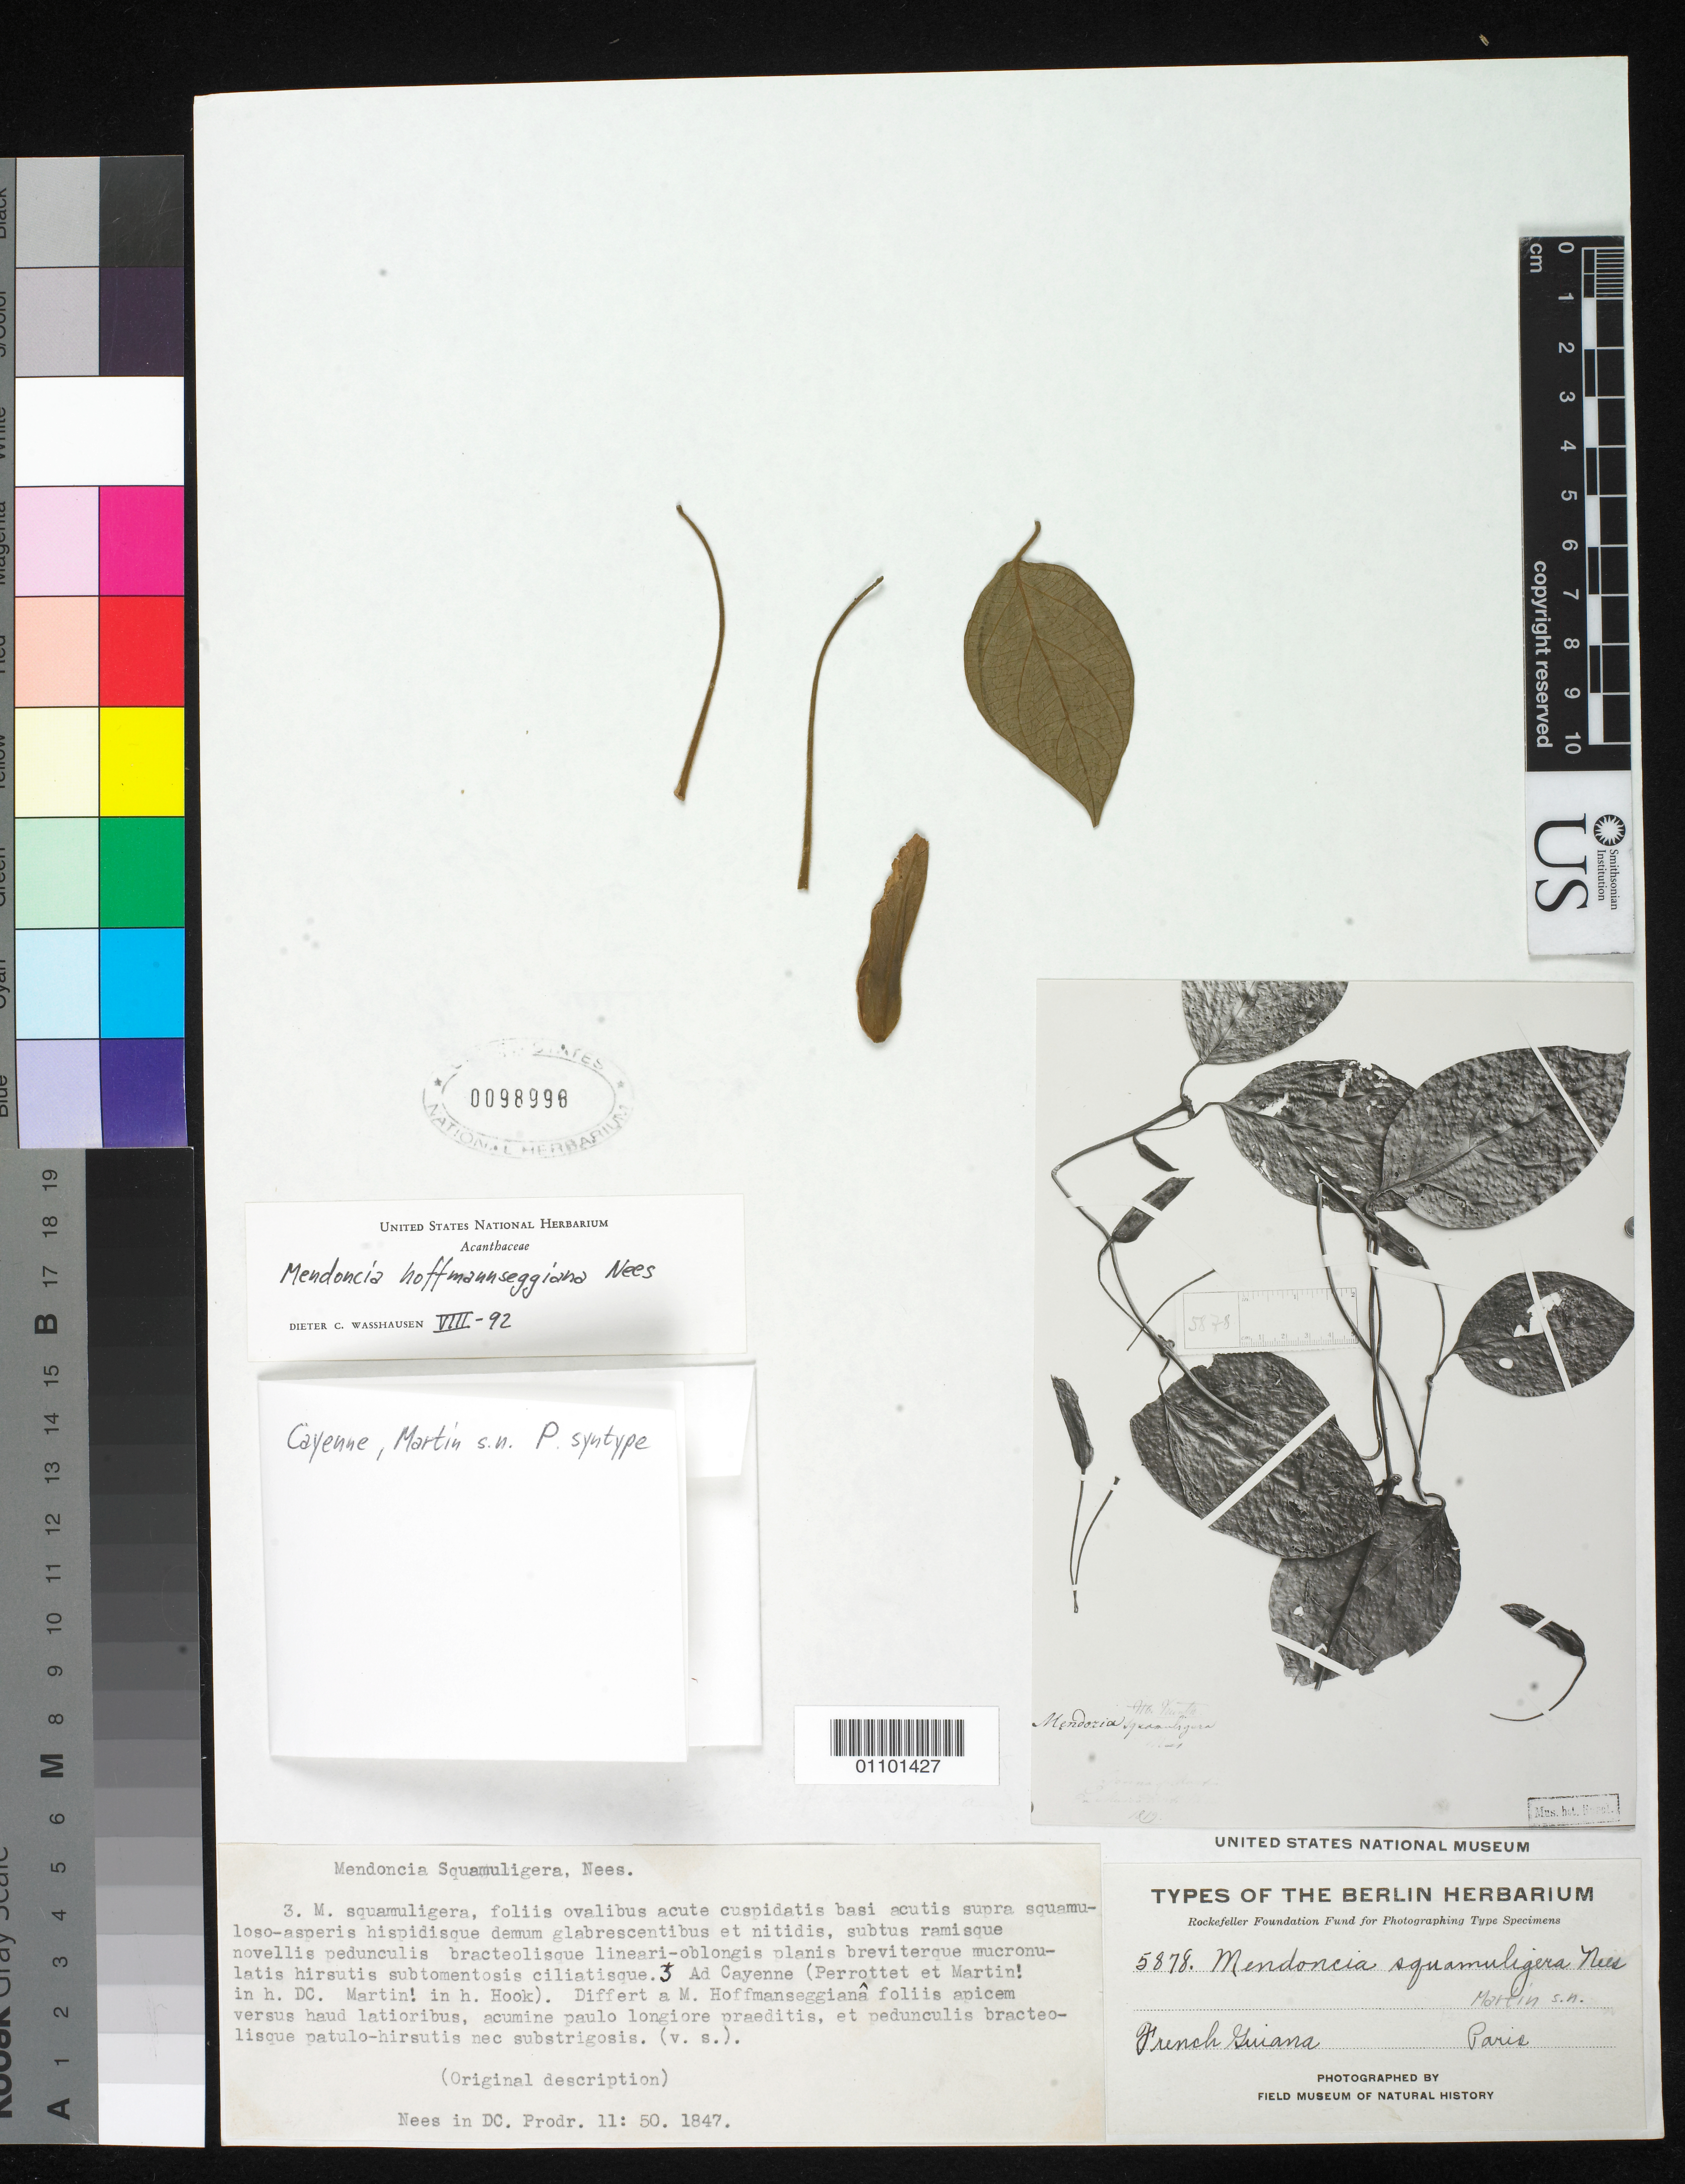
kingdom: Plantae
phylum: Tracheophyta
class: Magnoliopsida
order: Lamiales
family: Acanthaceae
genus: Mendoncia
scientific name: Mendoncia squamuligera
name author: Nees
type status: Type Collection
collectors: W. Martin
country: French Guiana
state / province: Cayenne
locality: Cayenne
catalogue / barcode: US 98998